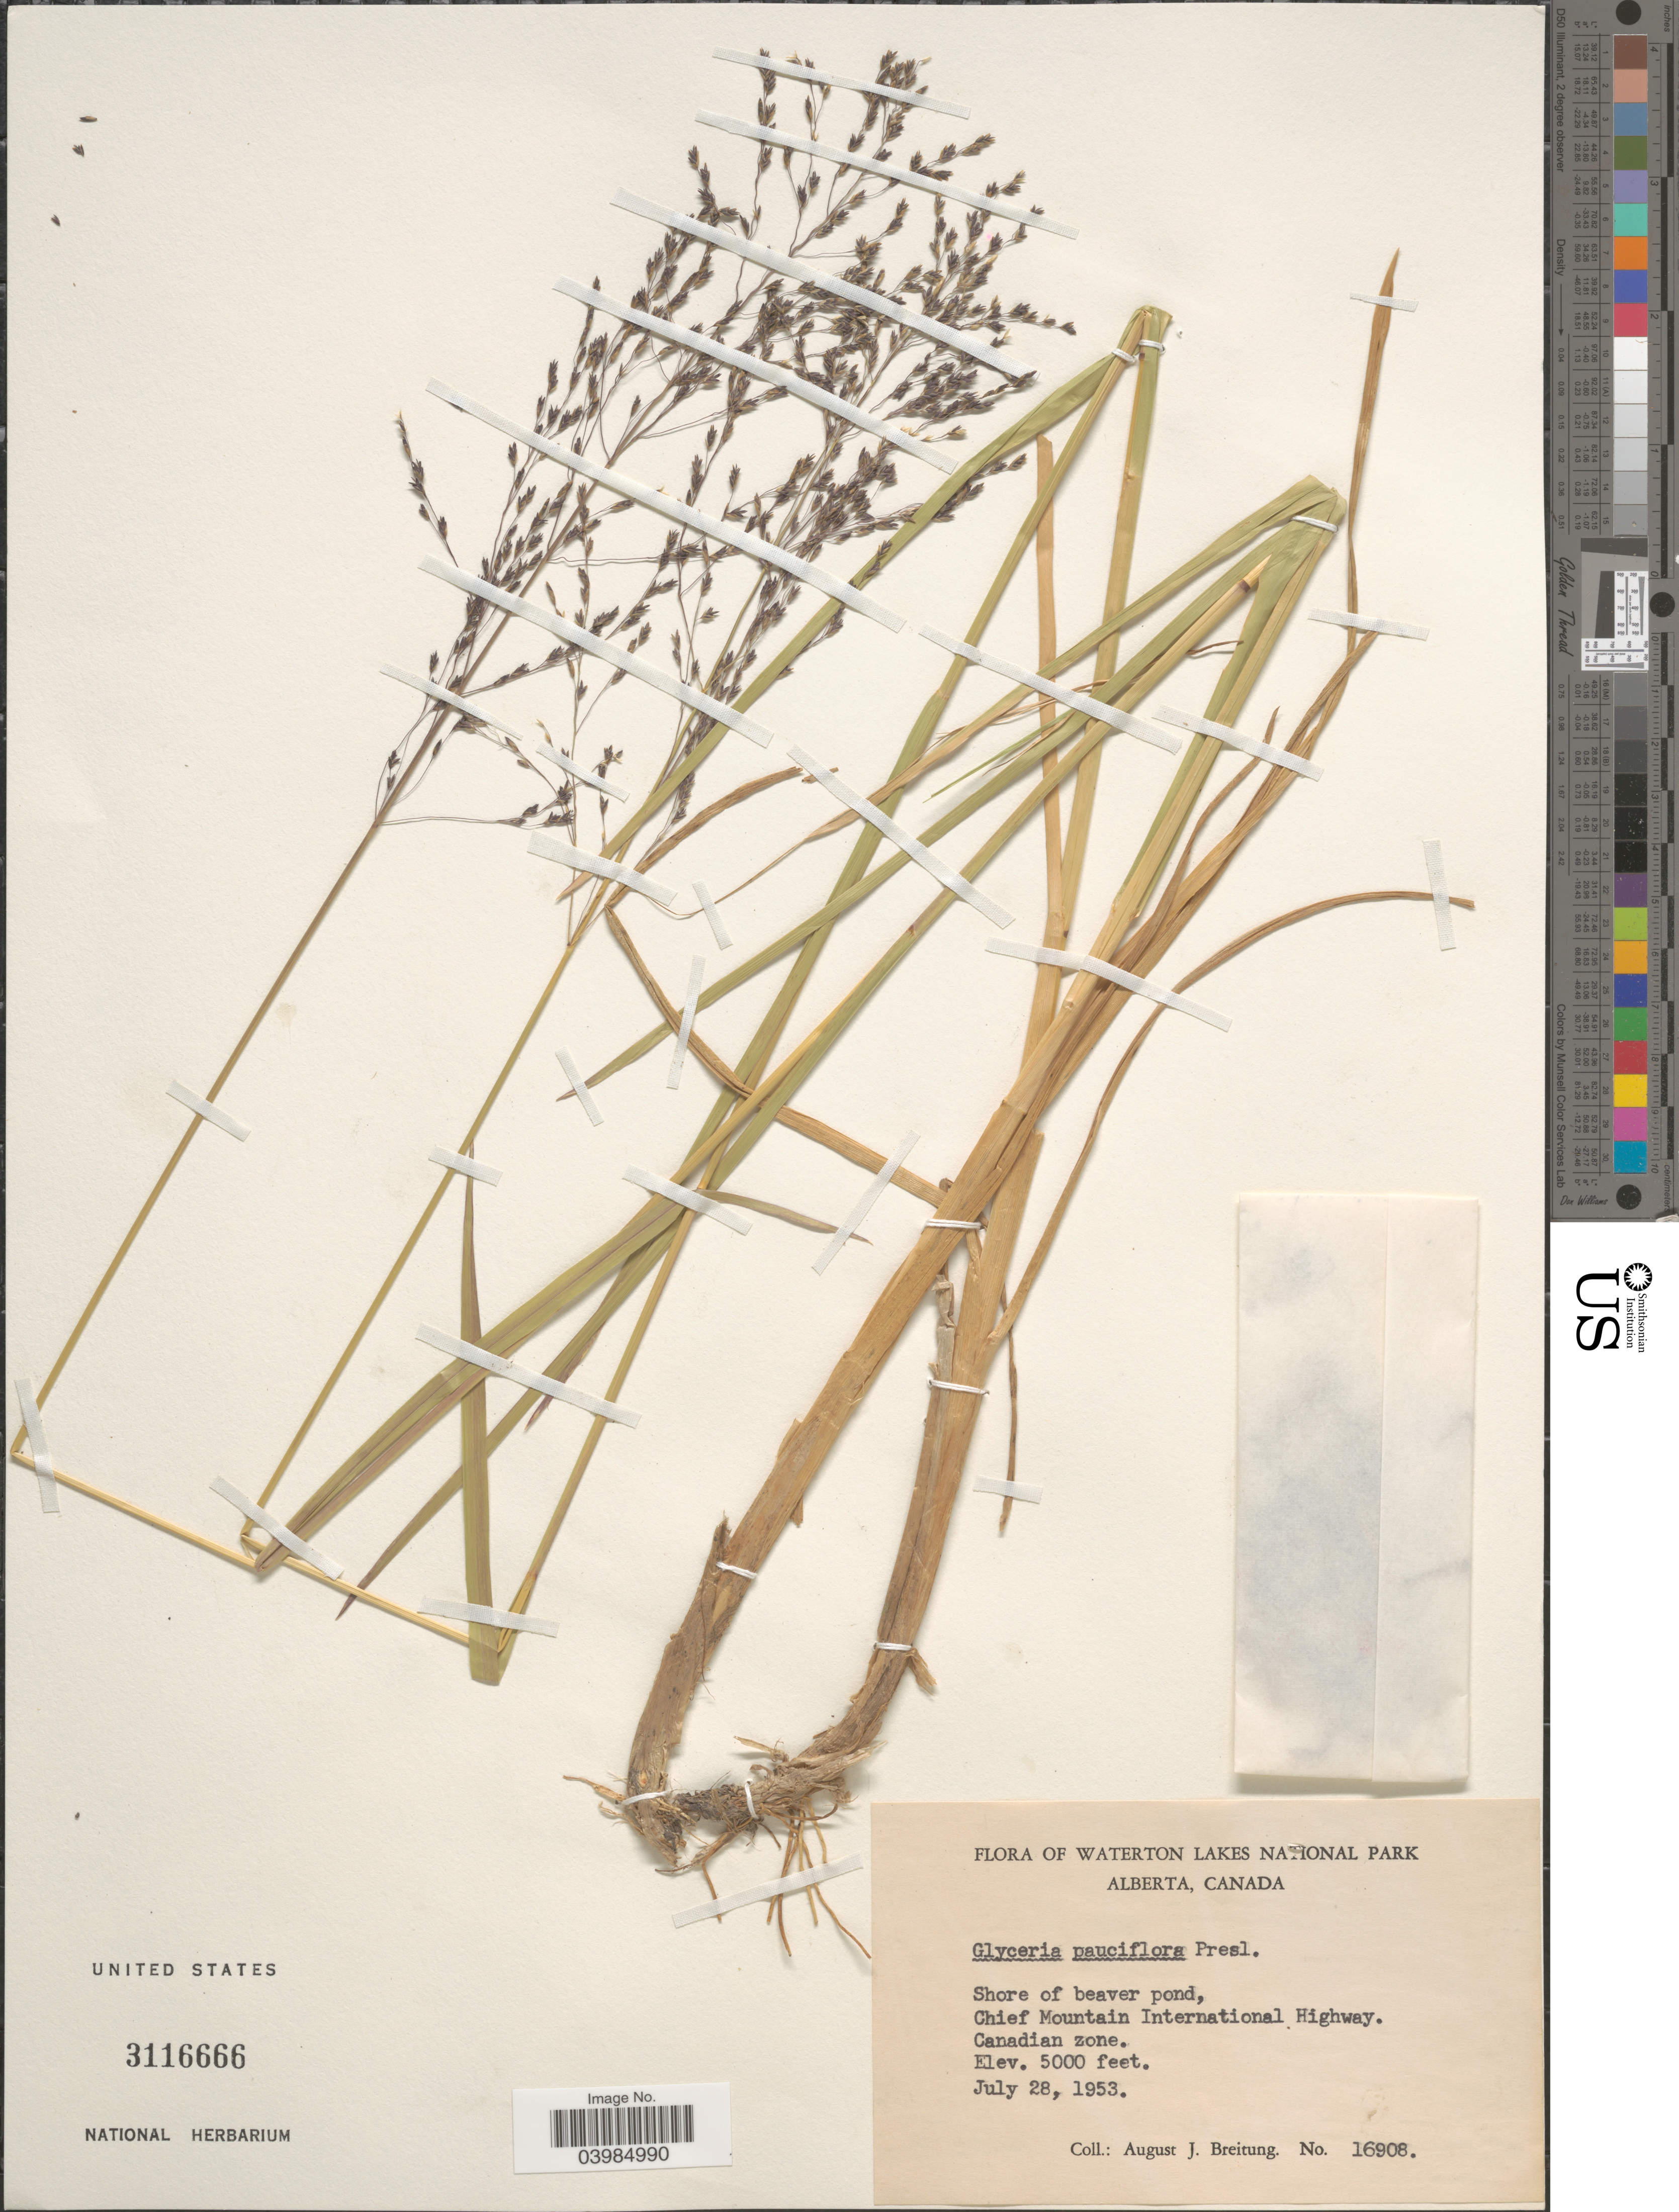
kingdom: Plantae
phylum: Tracheophyta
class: Liliopsida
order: Poales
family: Poaceae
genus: Glyceria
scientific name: Glyceria sp.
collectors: A. Breitung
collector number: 16908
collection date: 1953-07-28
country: Canada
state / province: Alberta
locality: Waterton Lakes National Park. Chief Mountain International Highway. Canadian zone.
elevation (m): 1524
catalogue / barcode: US 3116666